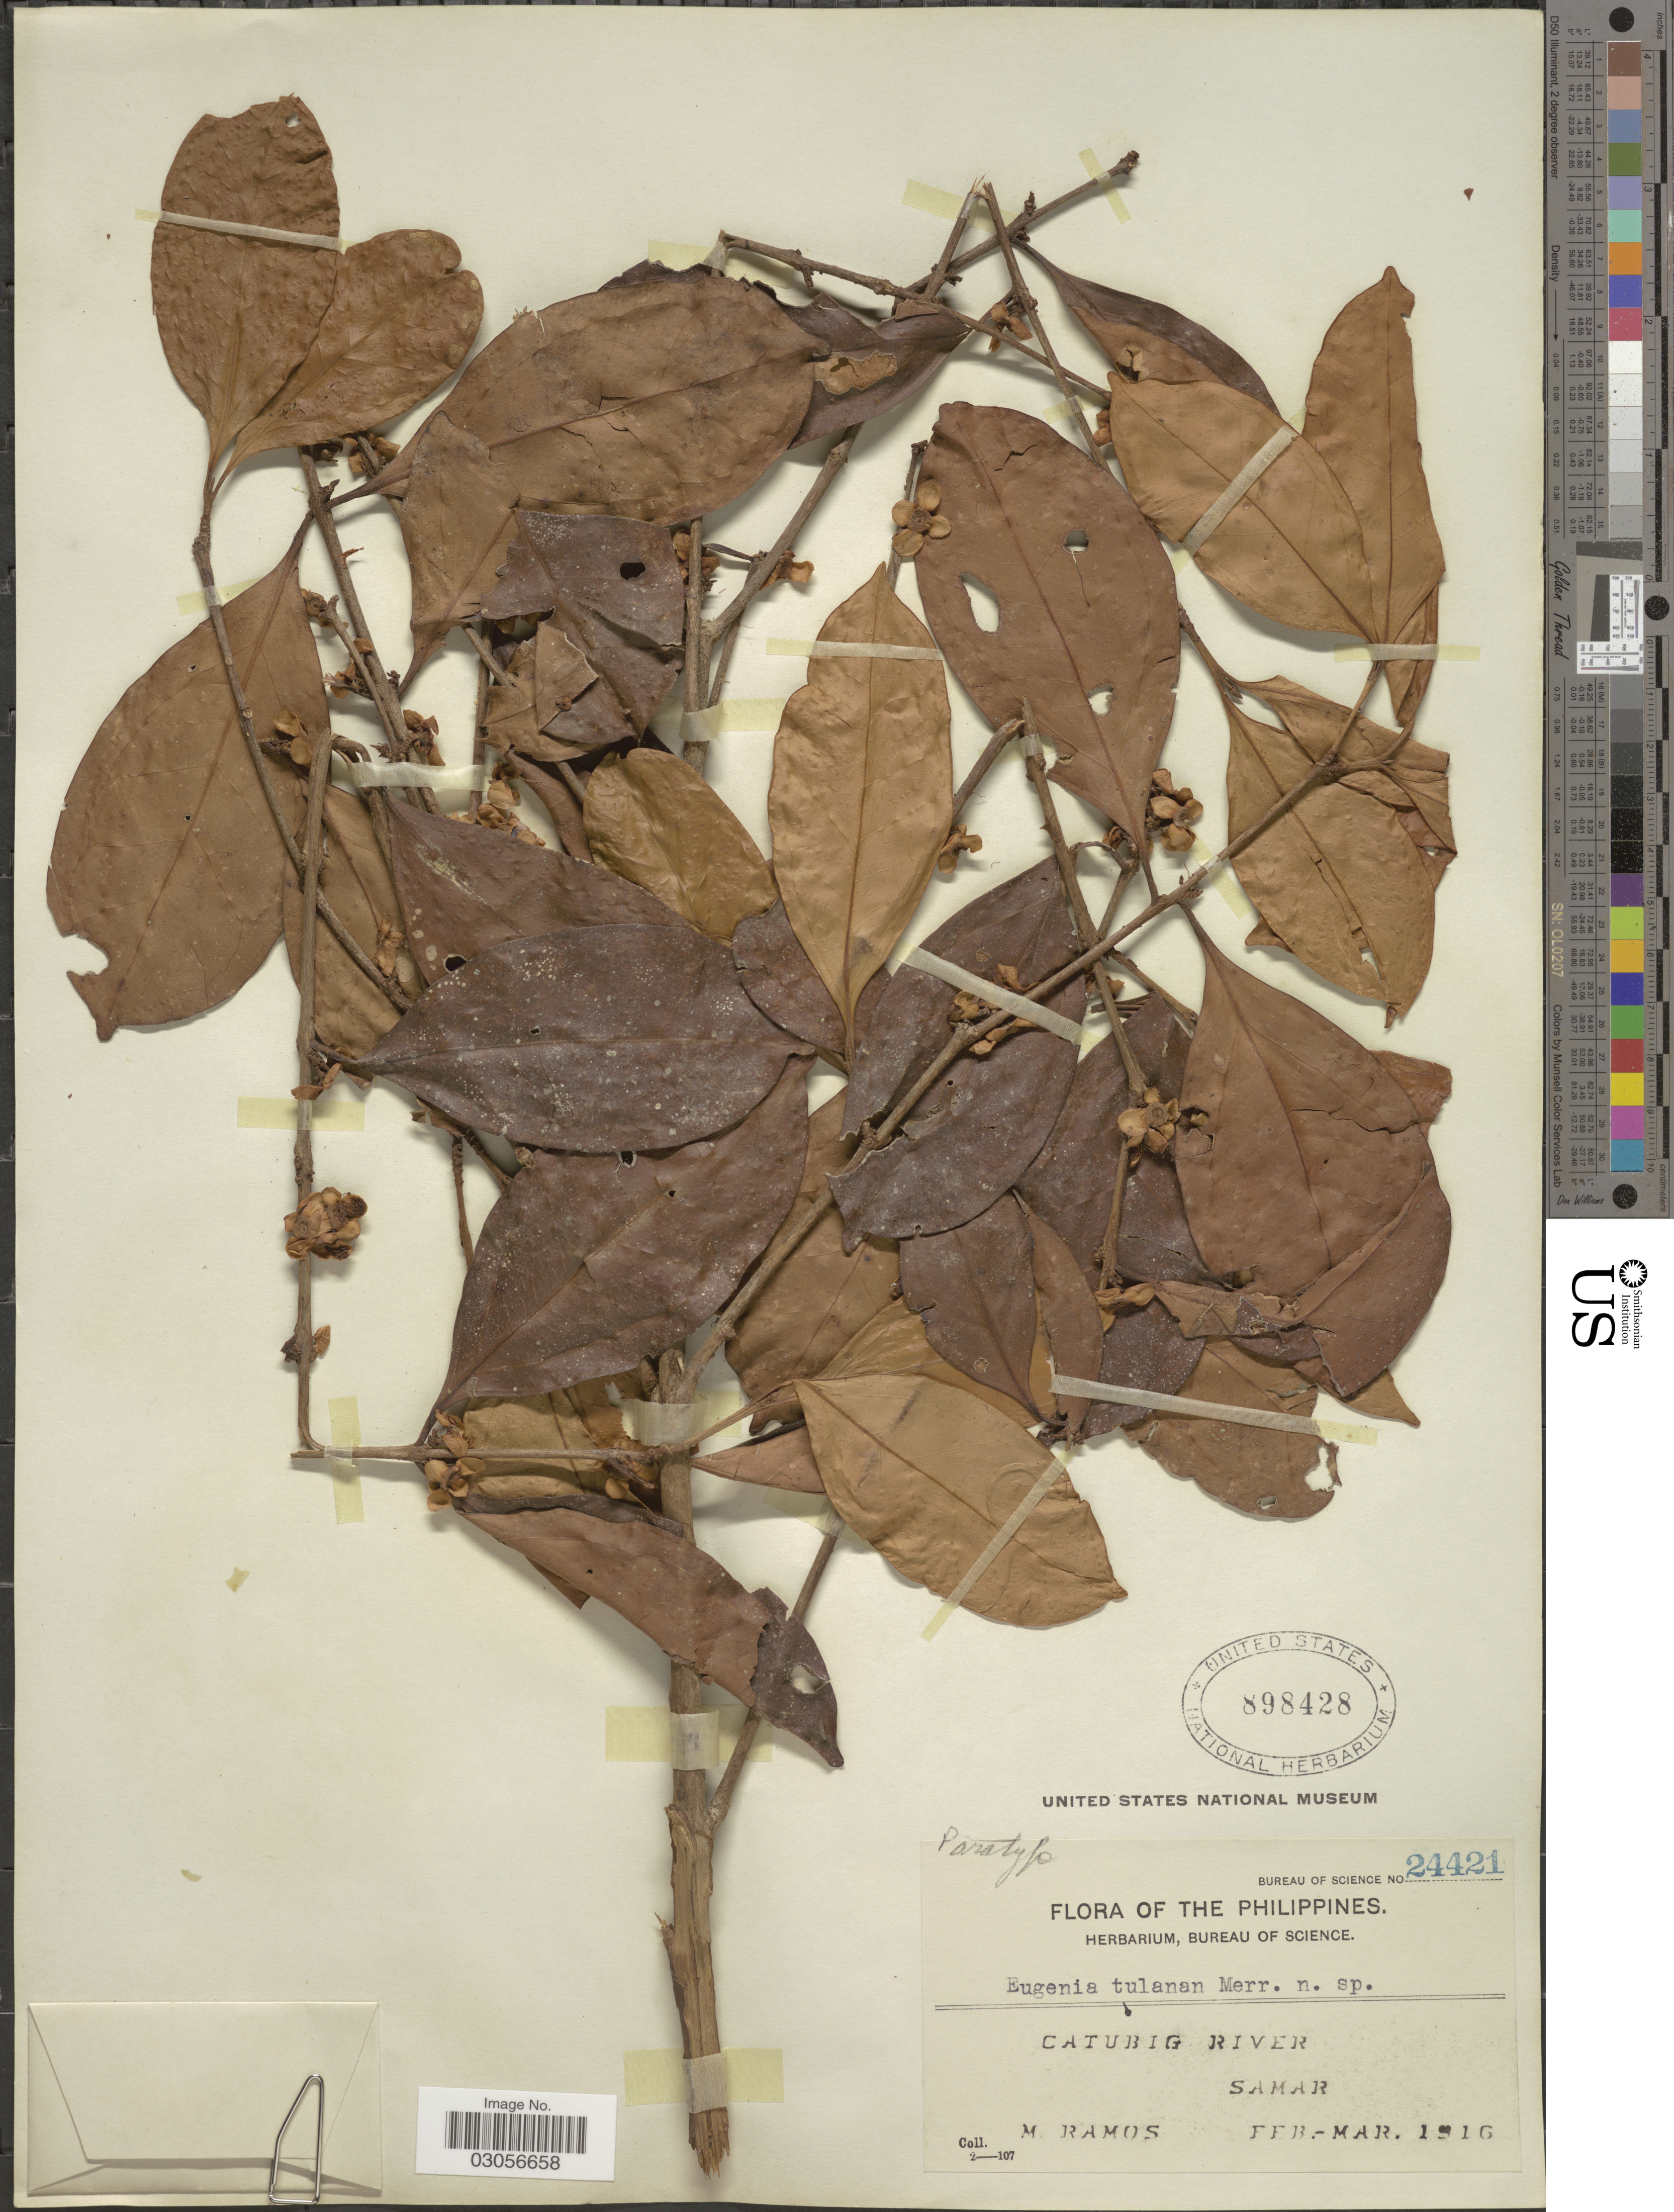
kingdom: Plantae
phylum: Tracheophyta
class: Magnoliopsida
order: Myrtales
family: Myrtaceae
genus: Eugenia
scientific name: Eugenia tulanan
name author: Merr.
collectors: M. Ramos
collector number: Bureau of Science 24421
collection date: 1916-02/1916-03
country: Philippines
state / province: Eastern Visayas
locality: Catubig River, Samar.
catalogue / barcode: US 898428